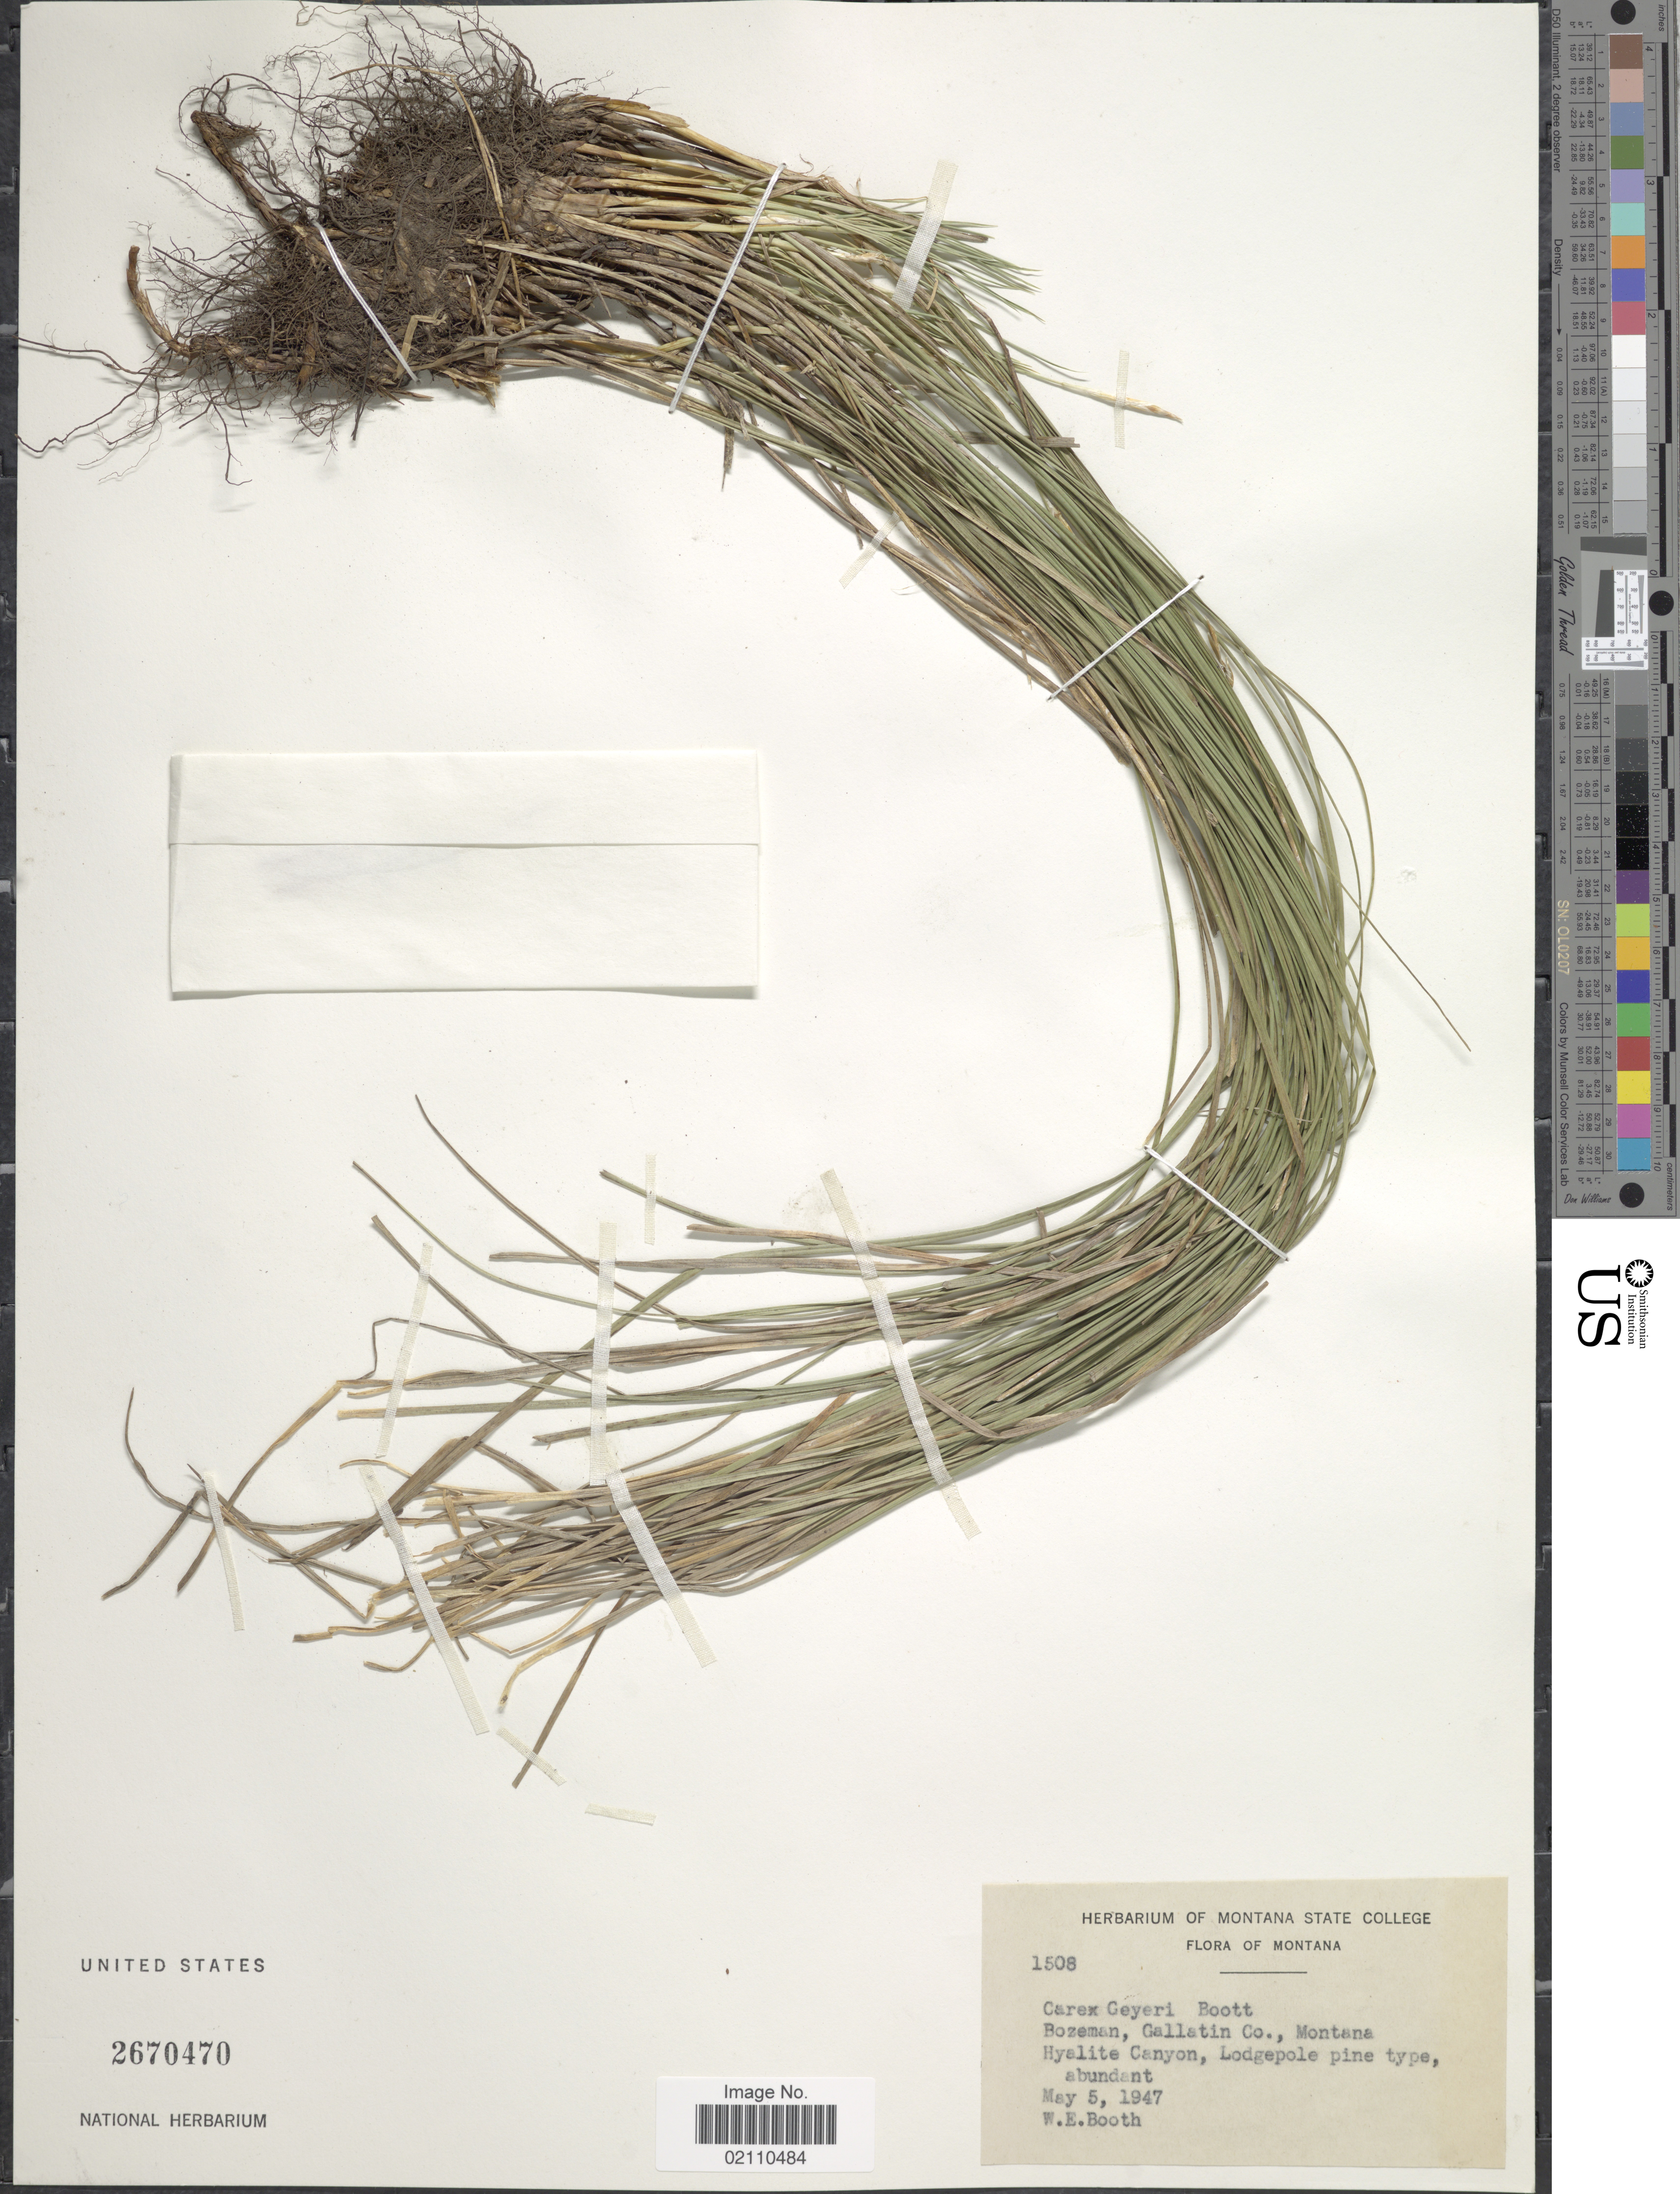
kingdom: Plantae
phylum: Tracheophyta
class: Liliopsida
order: Poales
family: Cyperaceae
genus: Carex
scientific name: Carex geyeri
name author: Boott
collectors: W. Booth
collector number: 1508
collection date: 1947-05-05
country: United States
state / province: Montana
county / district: Gallatin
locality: Bozeman. Hayalite Canyon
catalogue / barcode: US 670470